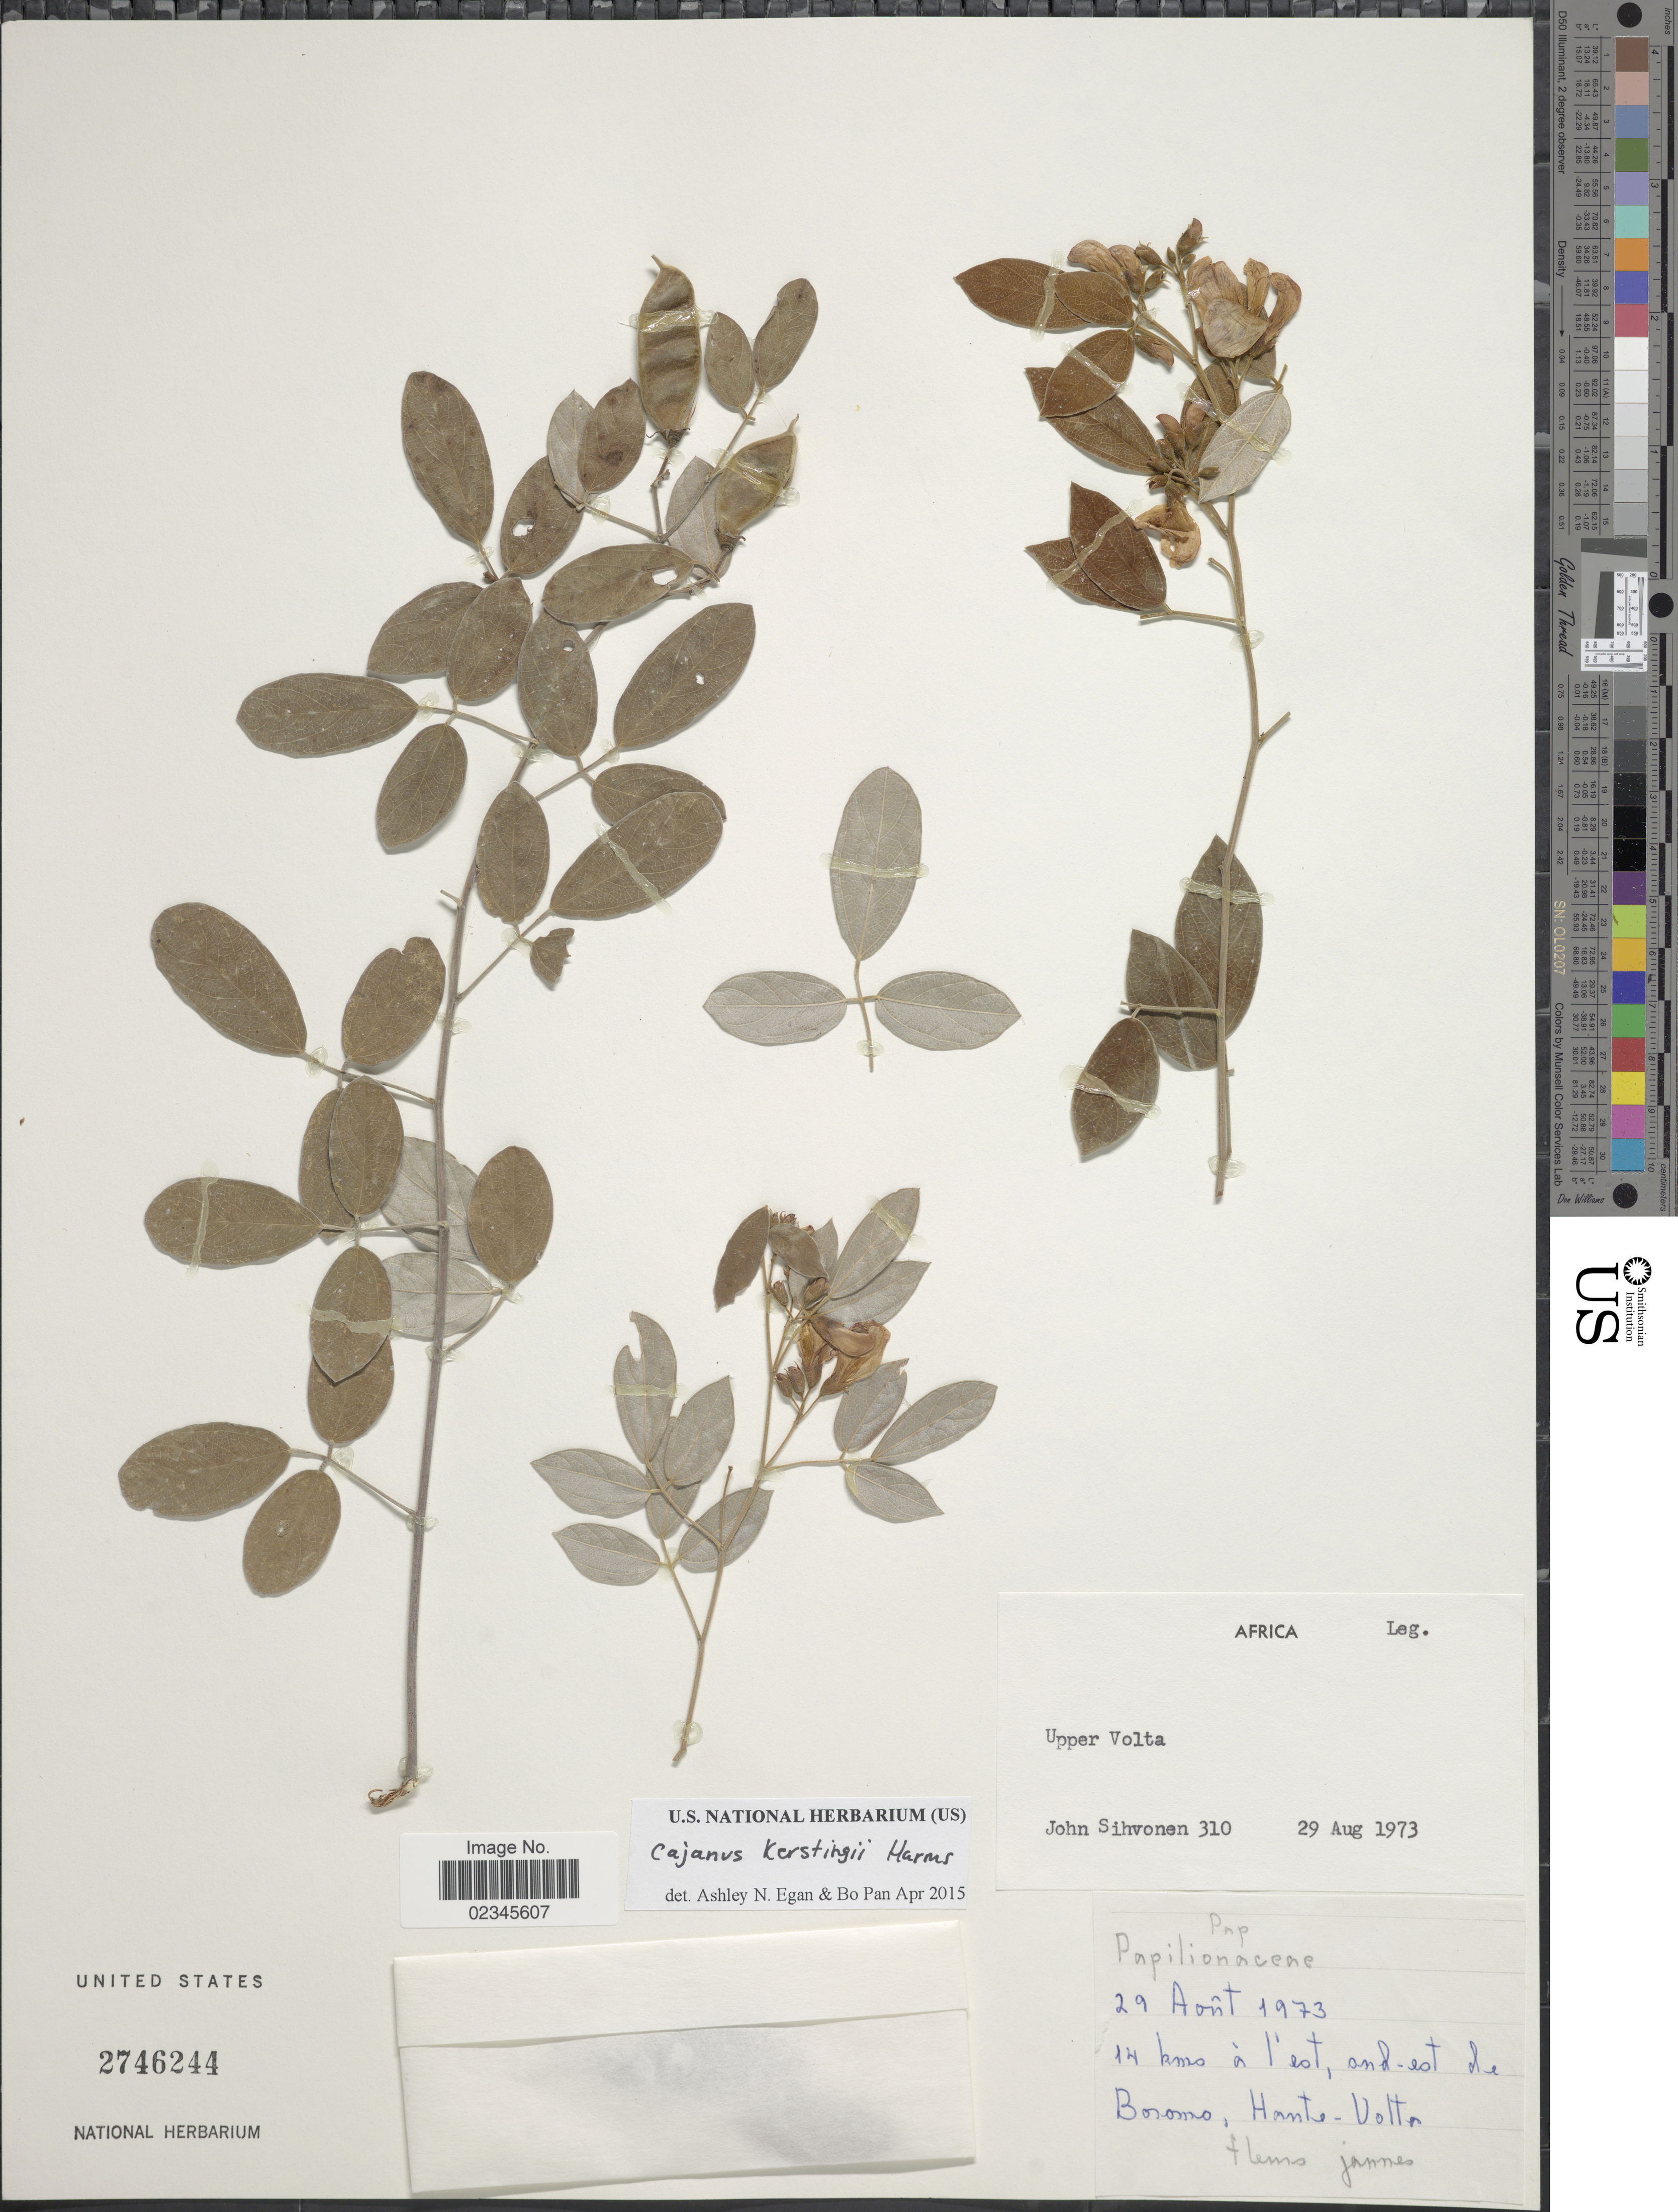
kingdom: Plantae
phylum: Tracheophyta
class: Magnoliopsida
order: Fabales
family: Fabaceae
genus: Cajanus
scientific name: Cajanus kerstingii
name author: Harms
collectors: J. Sihvonen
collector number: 310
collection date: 1973-08-29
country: Burkina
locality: Upper Volta. 14 kms à l'est, sud-est de Boromo, Haute-Volta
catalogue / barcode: US 2746244